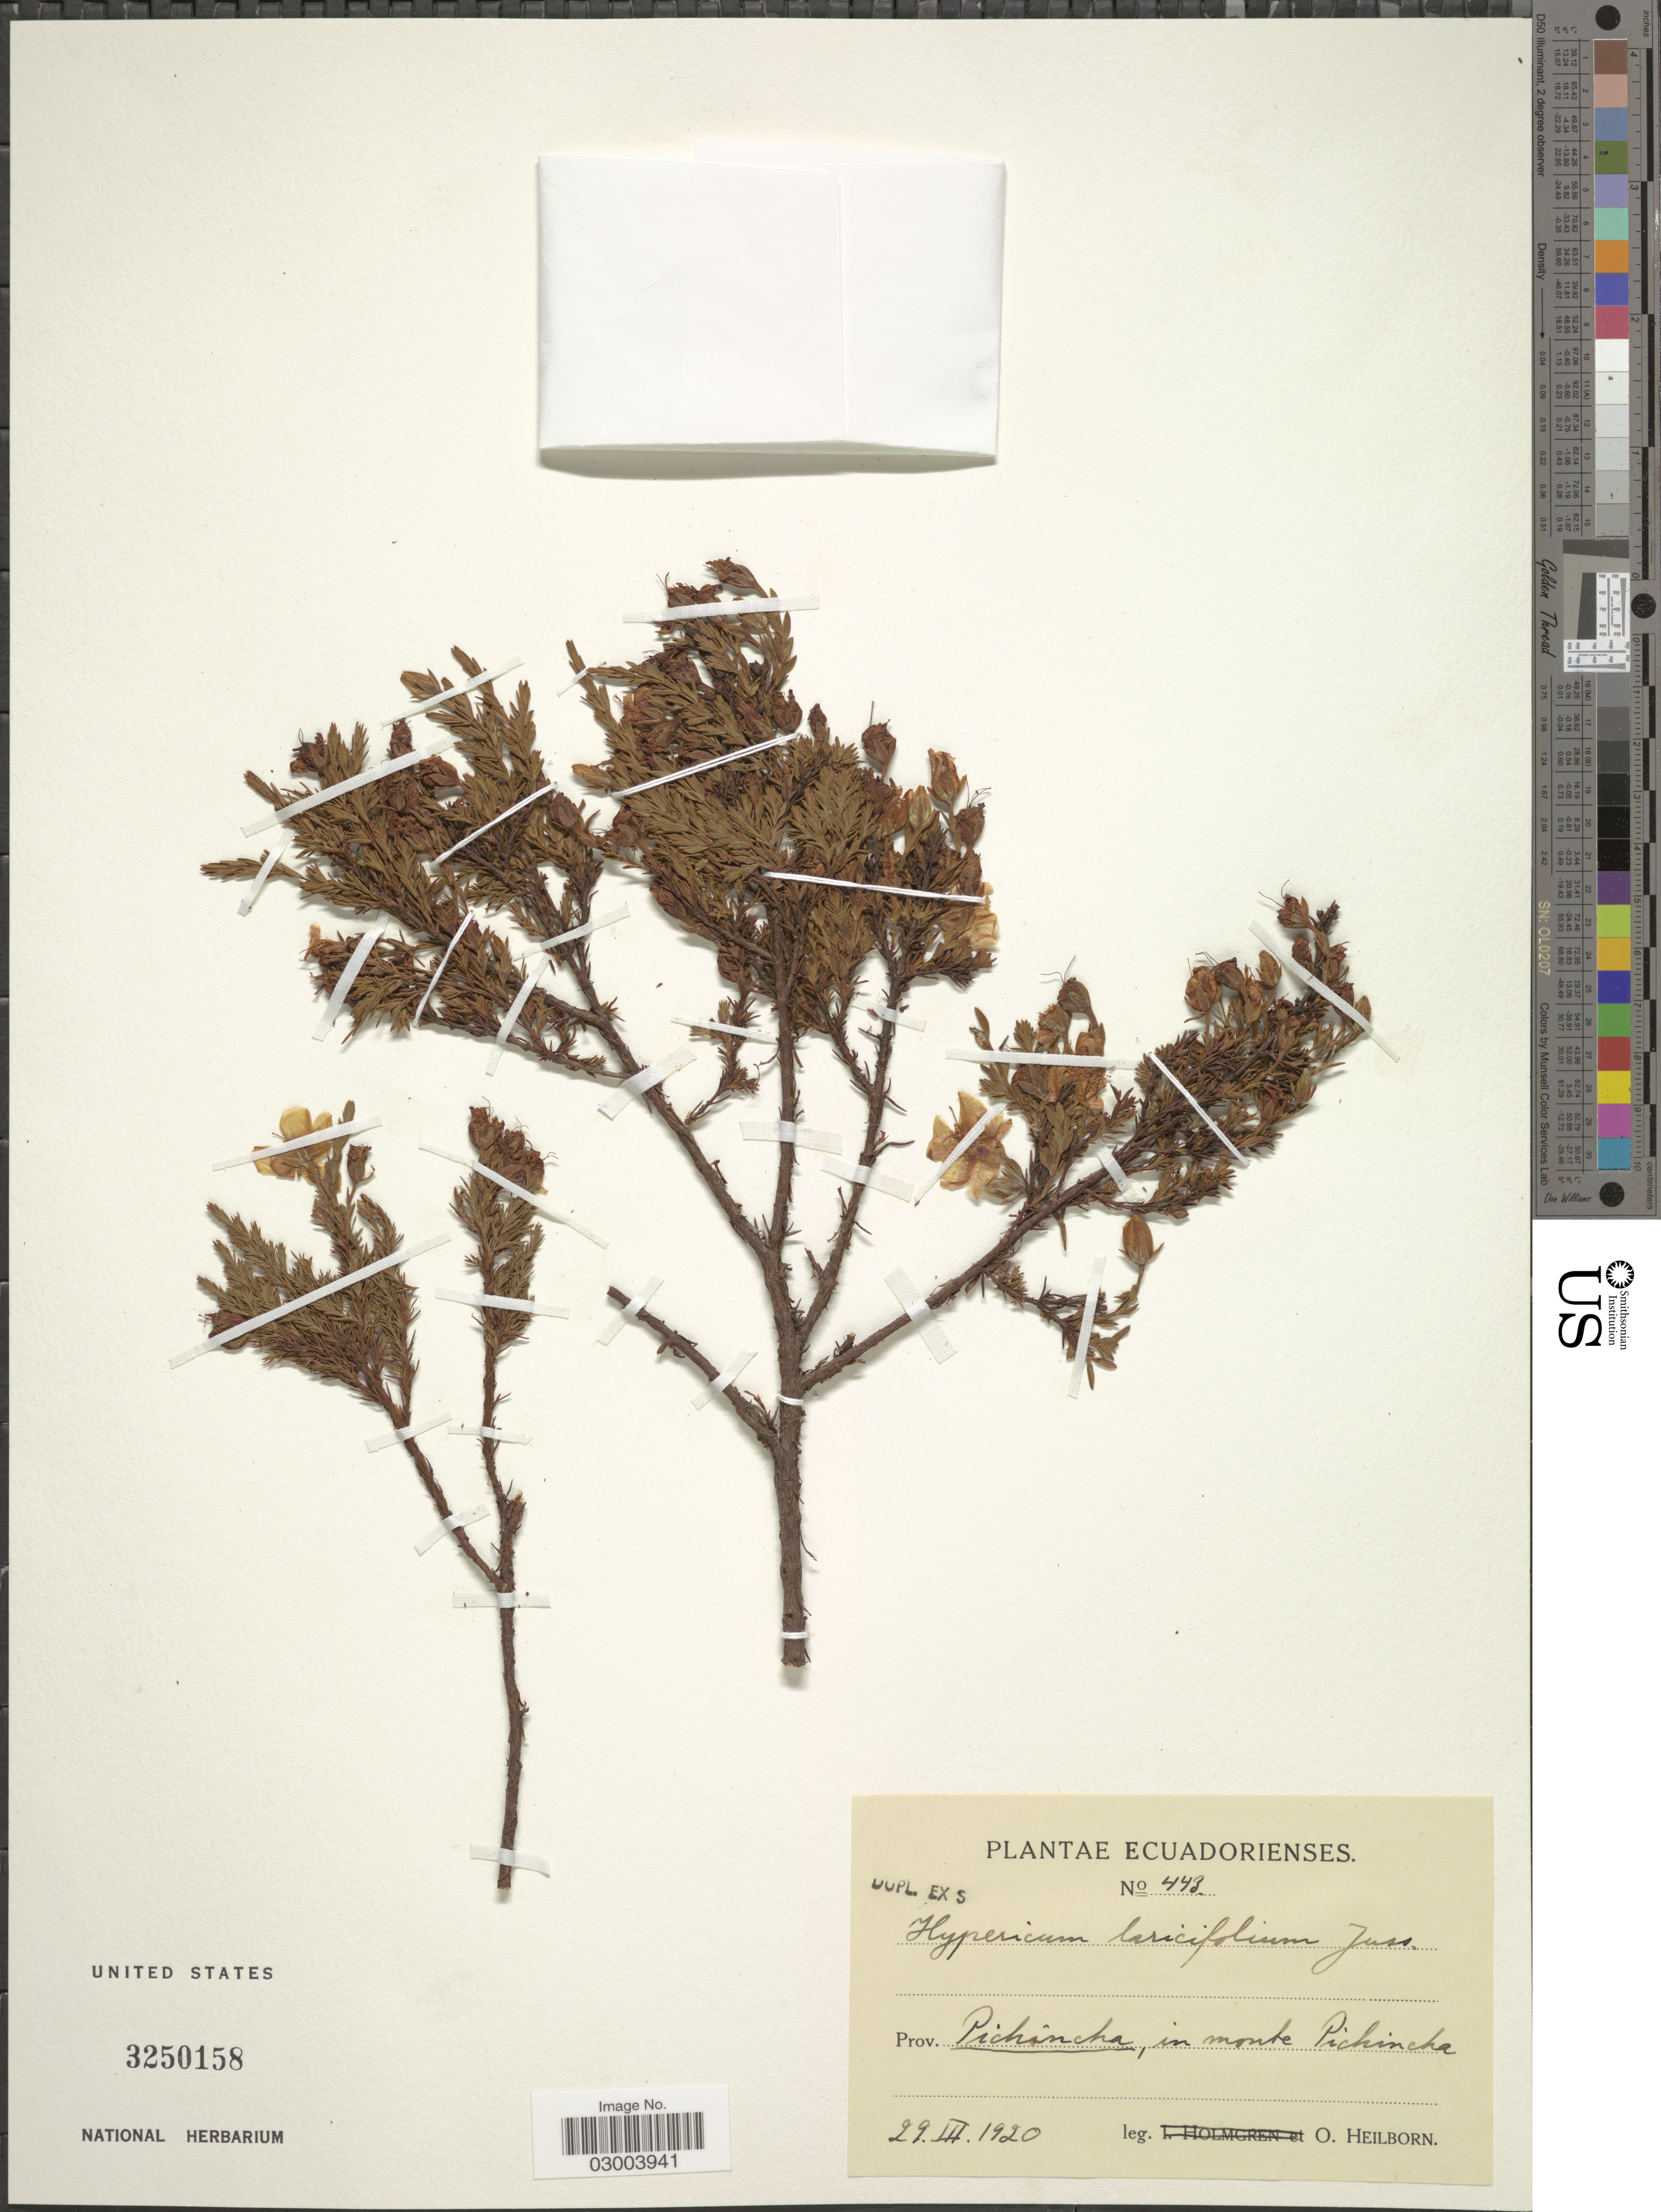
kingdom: Plantae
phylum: Tracheophyta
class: Magnoliopsida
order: Malpighiales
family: Hypericaceae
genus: Hypericum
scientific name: Hypericum laricifolium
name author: Juss.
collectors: O. Heilbron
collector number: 443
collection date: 1920-03-29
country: Ecuador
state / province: Pichincha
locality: In monte Pichincha.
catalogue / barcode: US 3250158